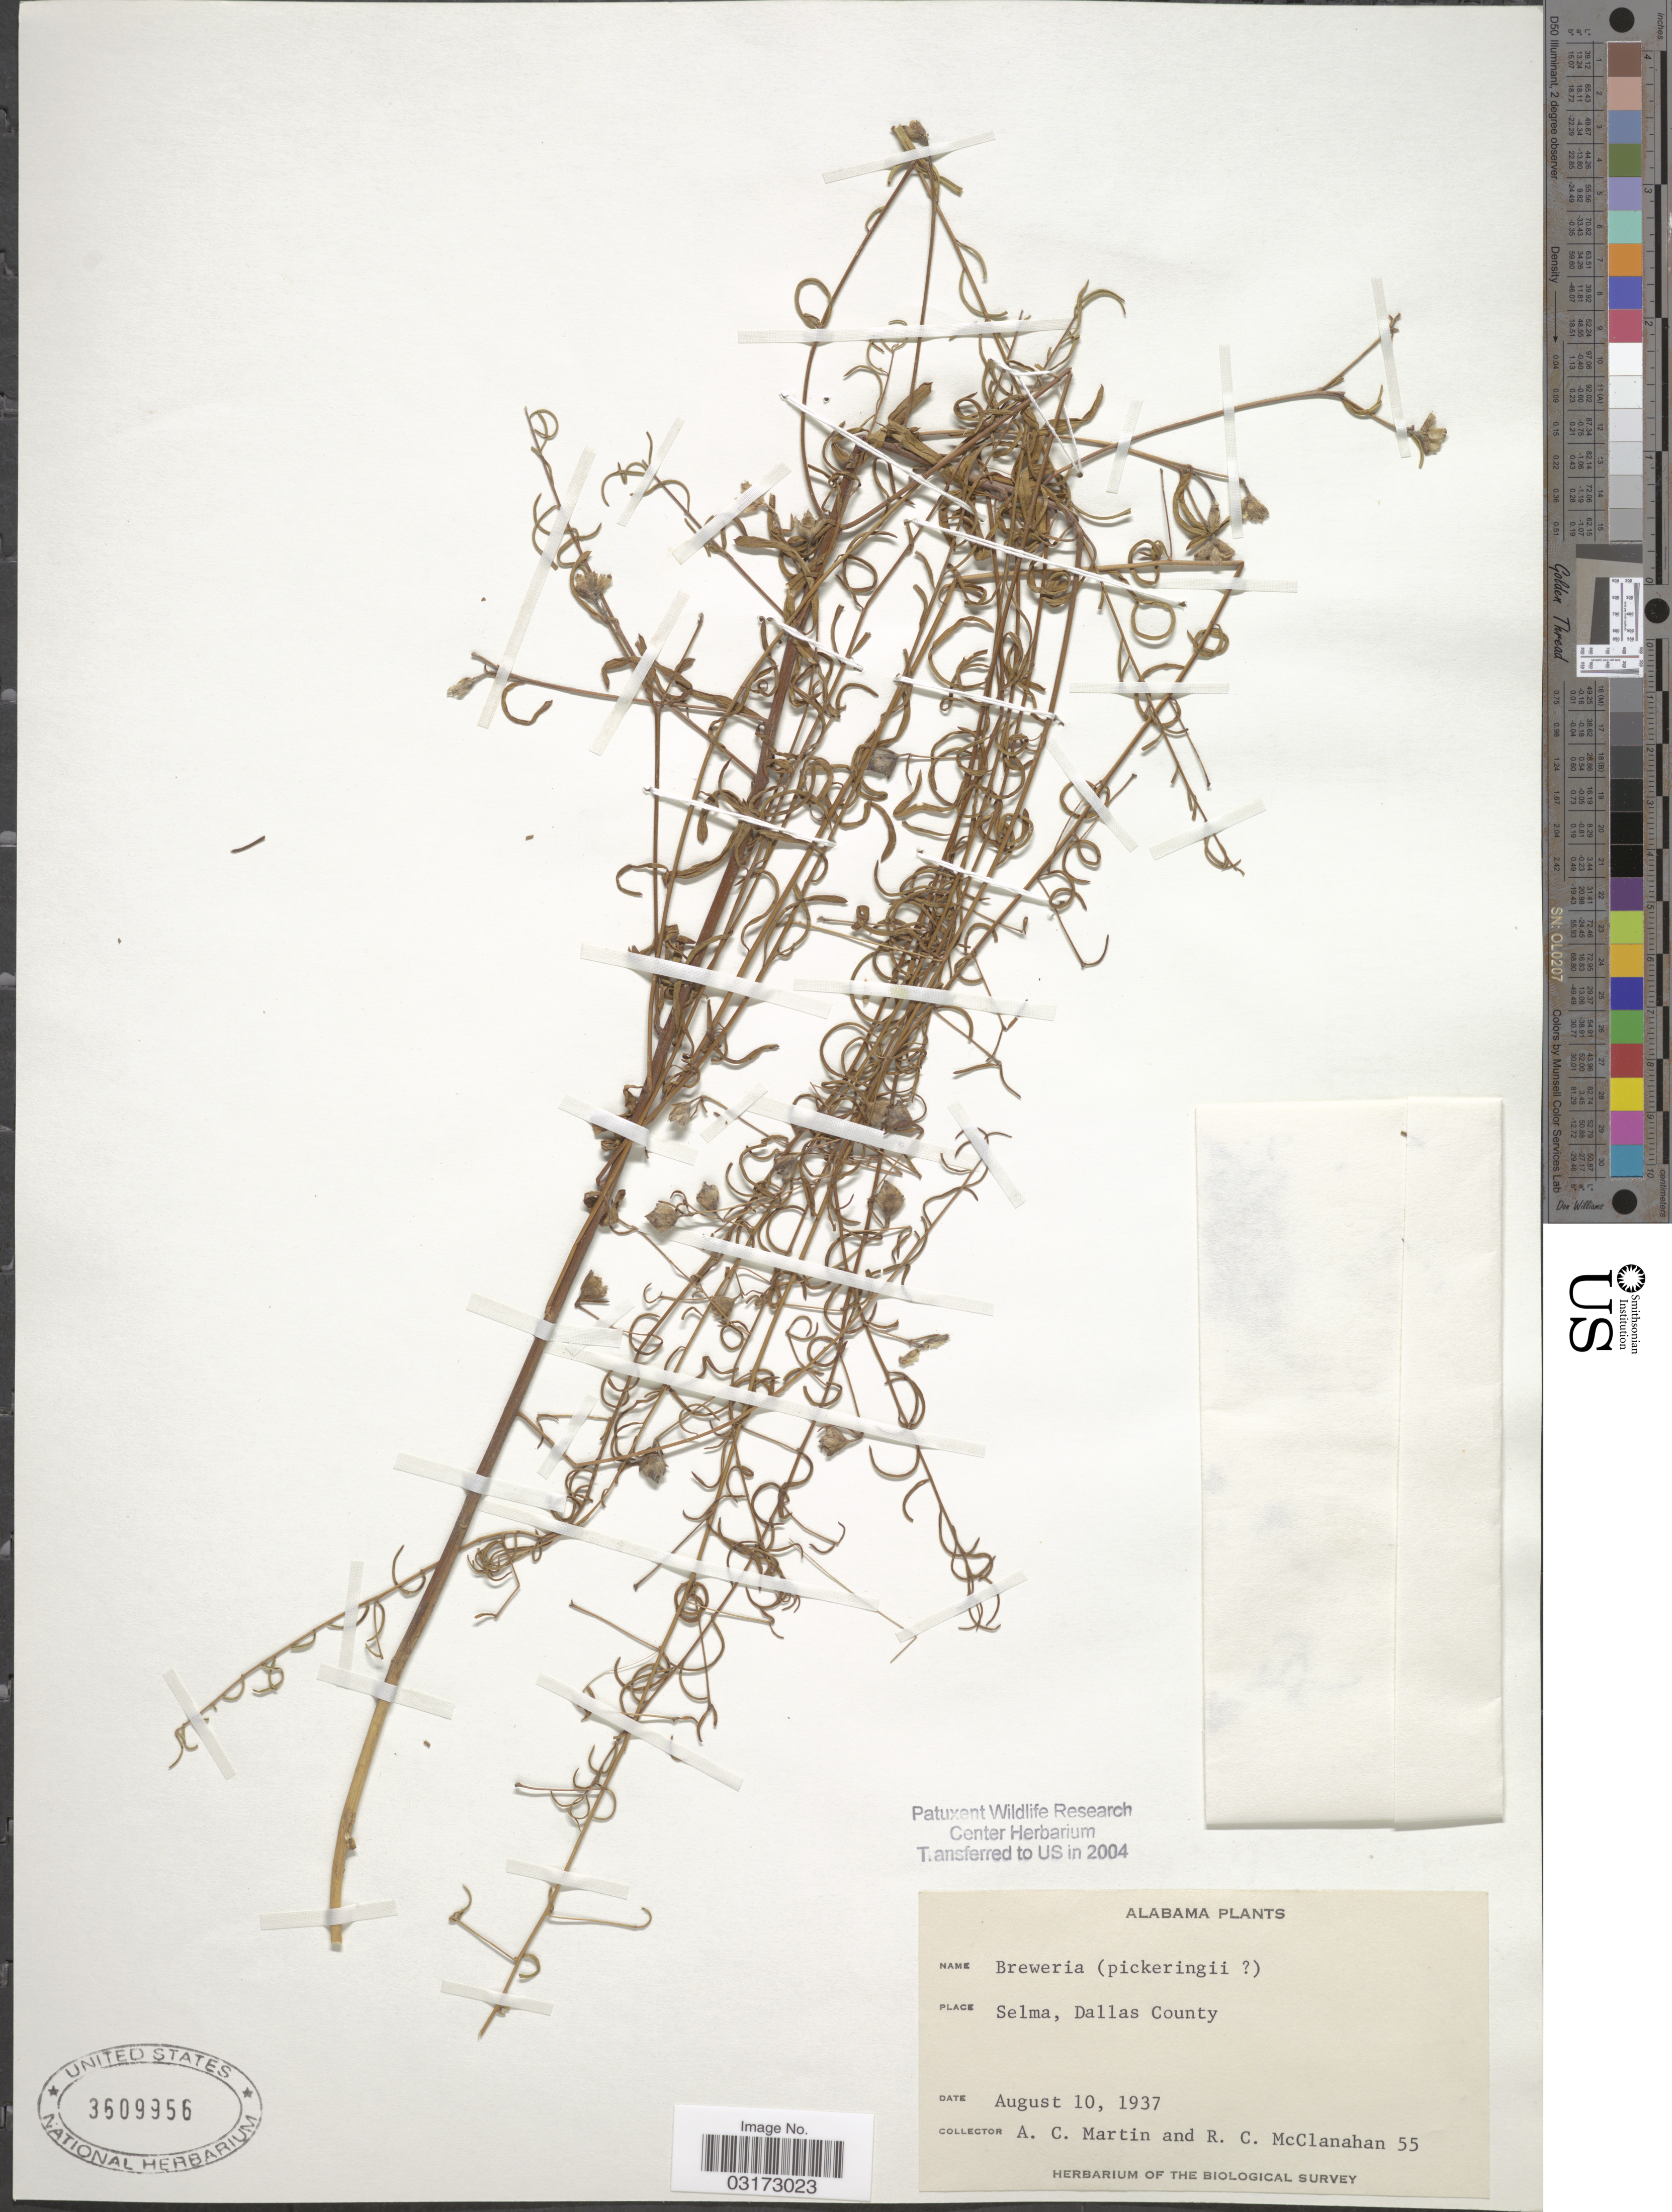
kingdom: Plantae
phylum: Tracheophyta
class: Magnoliopsida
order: Solanales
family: Convolvulaceae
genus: Stylisma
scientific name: Stylisma pickeringii var. pickeringii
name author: (Torr. ex M.A. Curtis) A. Gray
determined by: Strong, Mark T., (BOT), Smithsonian Institution - National Museum of Natural History (UNITED STATES)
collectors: A. C. Martin & R. McClanahan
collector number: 55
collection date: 1937-08-10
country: United States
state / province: Alabama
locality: Selma, Dallas County.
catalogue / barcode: US 3609956